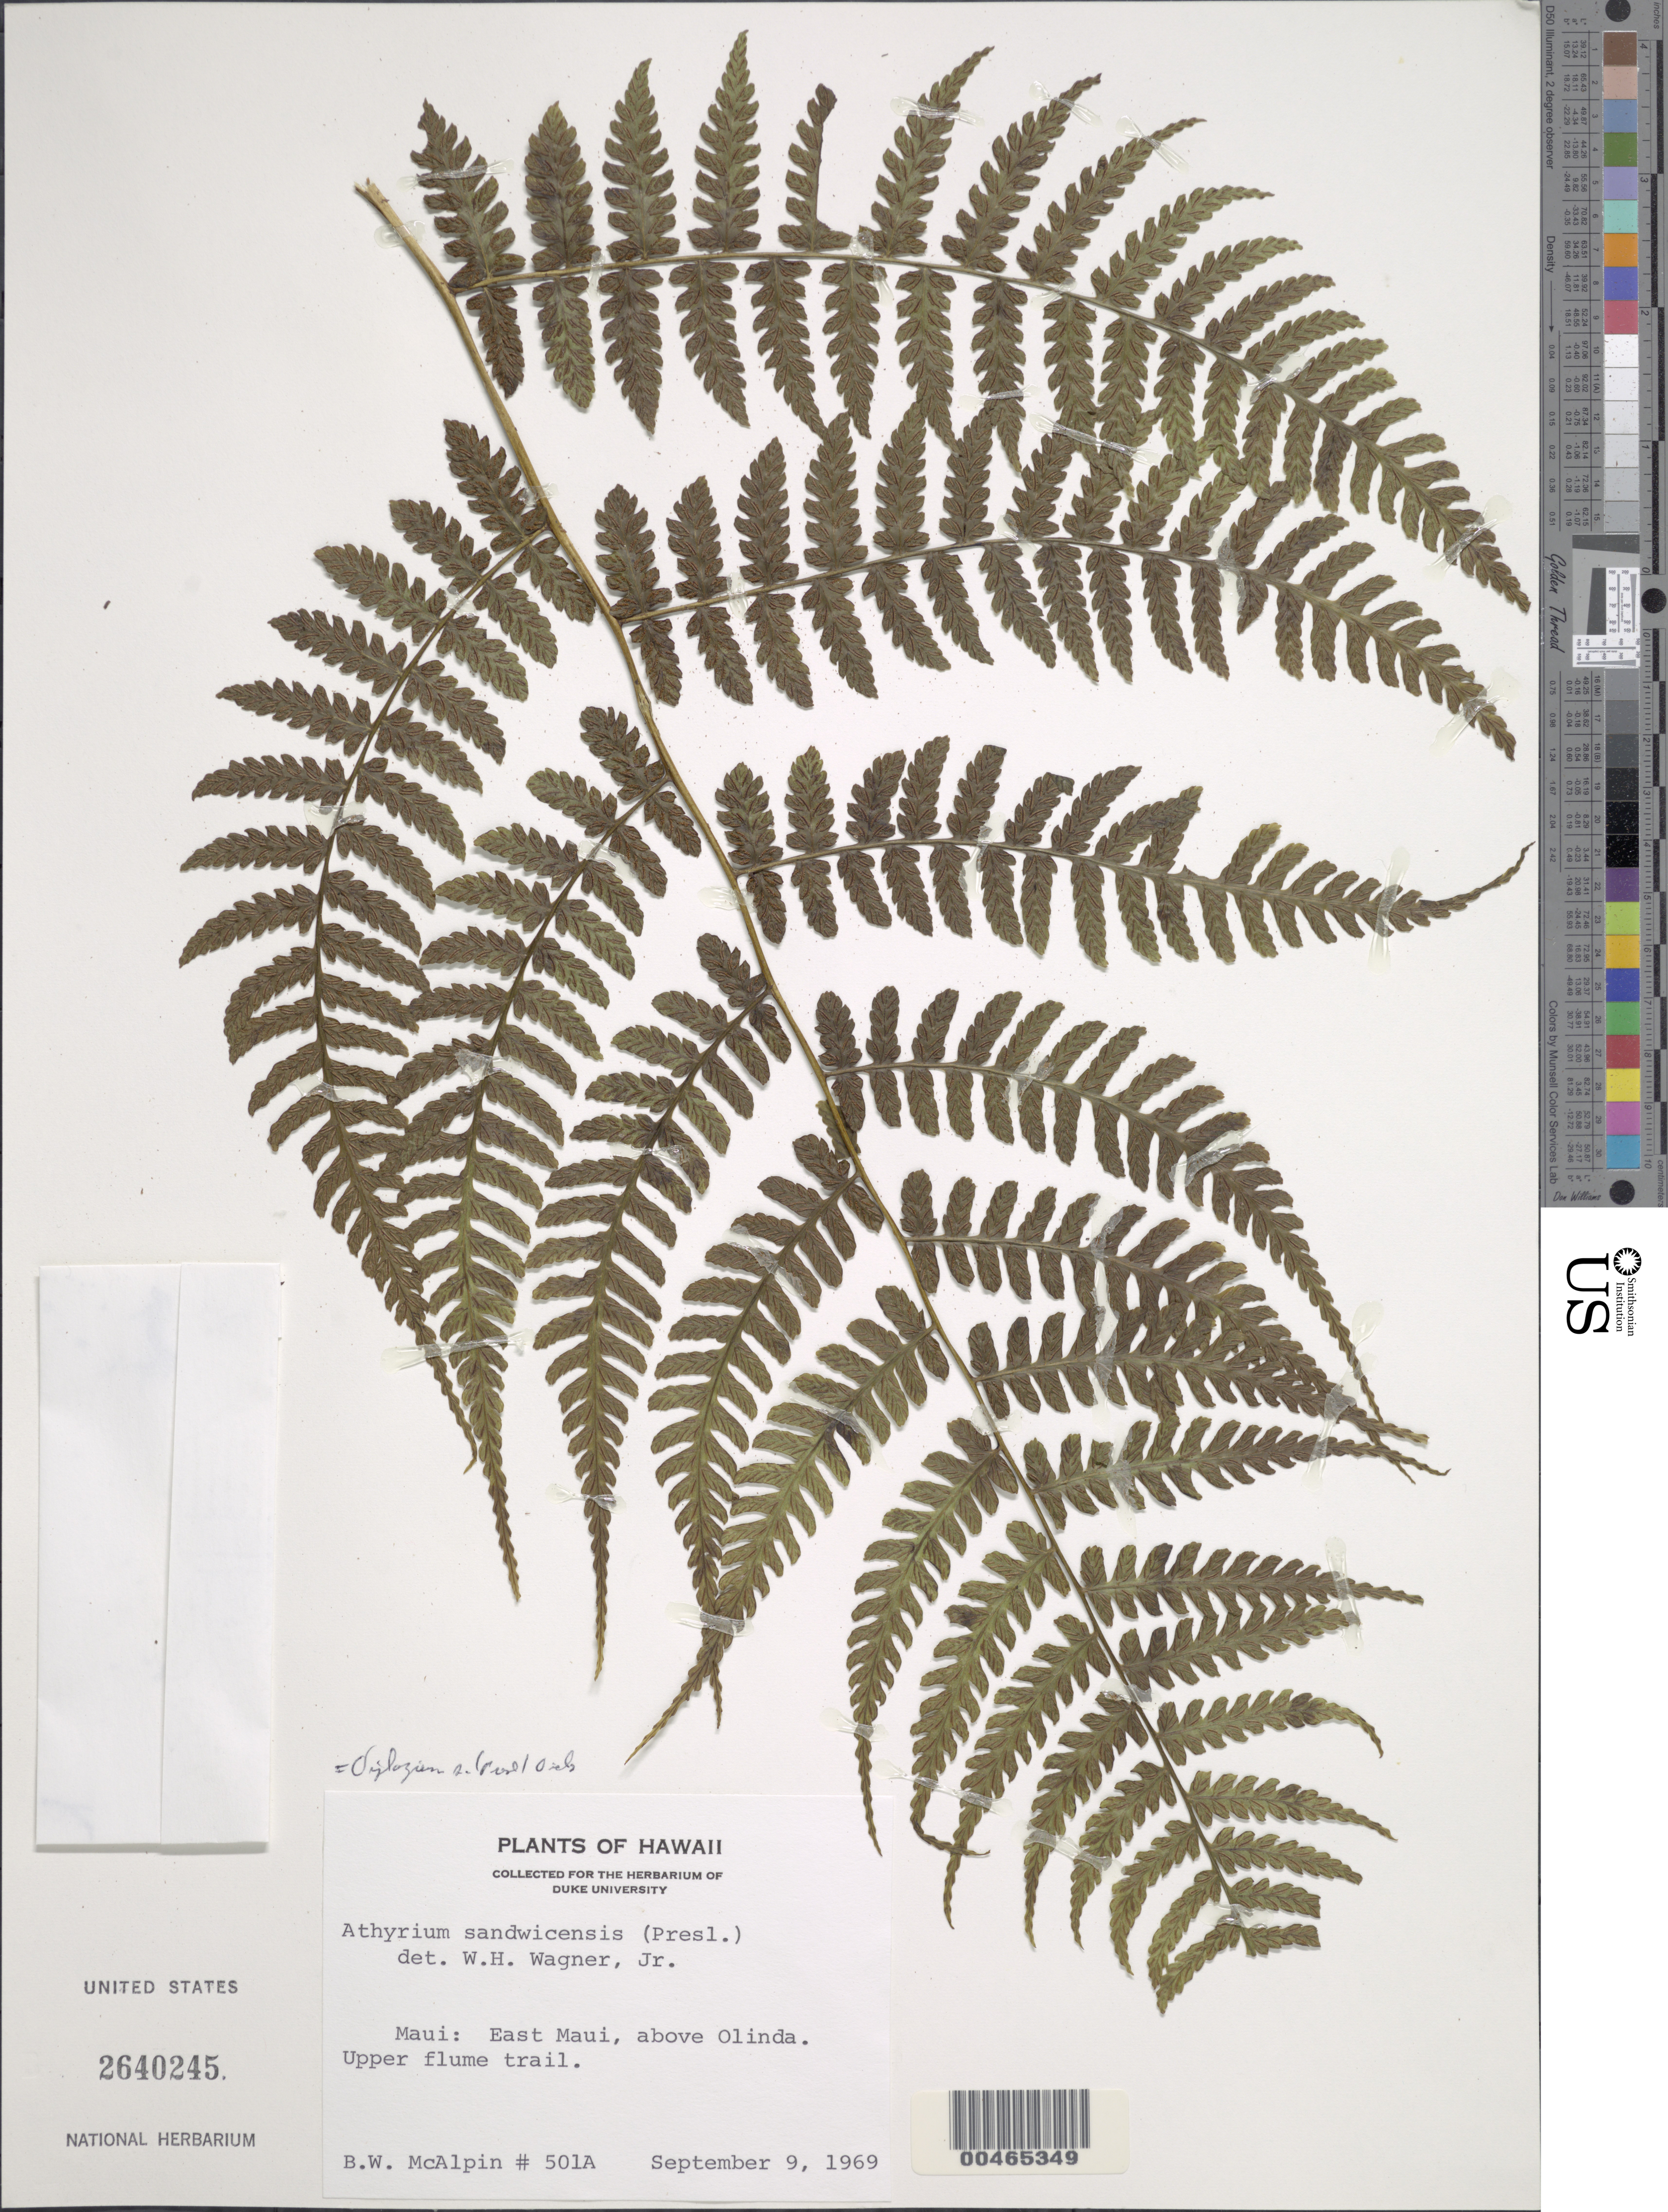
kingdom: Plantae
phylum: Tracheophyta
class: Polypodiopsida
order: Polypodiales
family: Athyriaceae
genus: Diplazium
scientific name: Diplazium sandwichianum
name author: (C. Presl) Diels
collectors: B. McAlpine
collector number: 501a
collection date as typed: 9 Sep 1969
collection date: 1969-09-09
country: United States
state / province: Hawaii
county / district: Maui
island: Maui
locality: Maui, E Maui, above Olinda, upper flume trail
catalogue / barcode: US 2640245